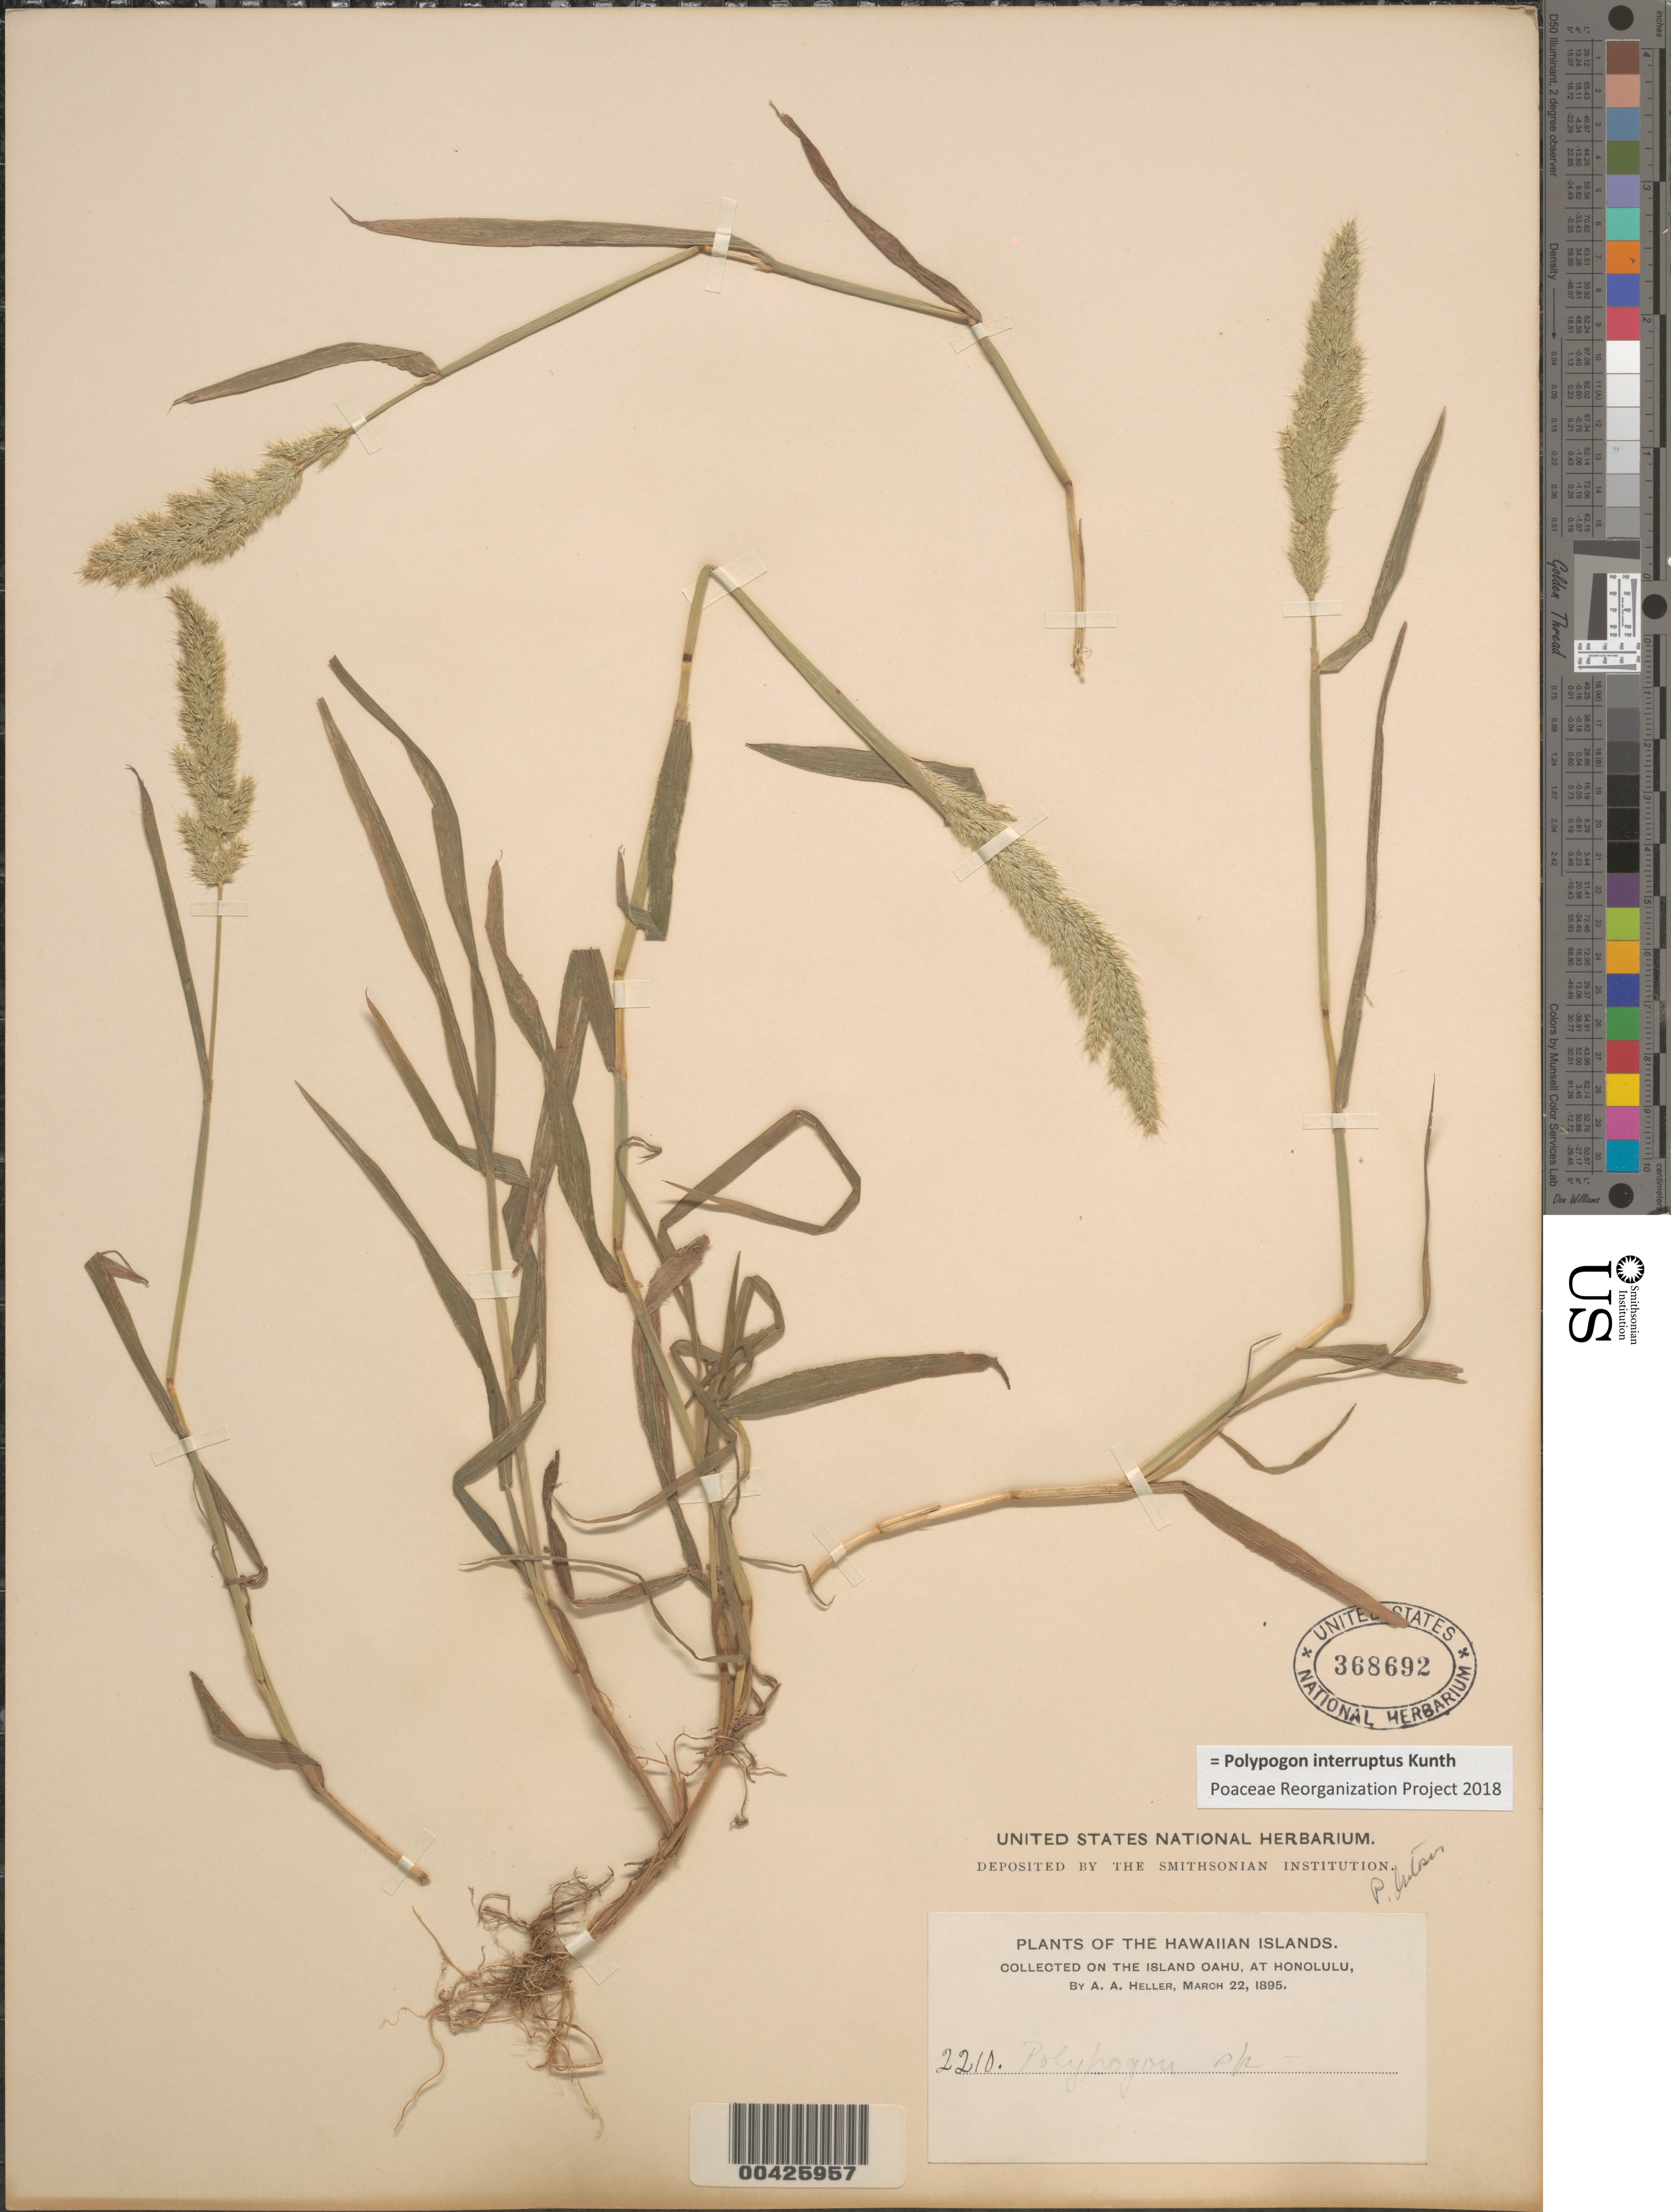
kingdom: Plantae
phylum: Tracheophyta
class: Liliopsida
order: Poales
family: Poaceae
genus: Polypogon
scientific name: Polypogon fugax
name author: Nees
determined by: Faccenda, K.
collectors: A. A. Heller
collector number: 2210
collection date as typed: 22 Mar 1895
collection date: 1895-03-22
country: United States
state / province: Hawaii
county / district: Honolulu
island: Oahu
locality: At Honolulu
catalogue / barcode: US 368692